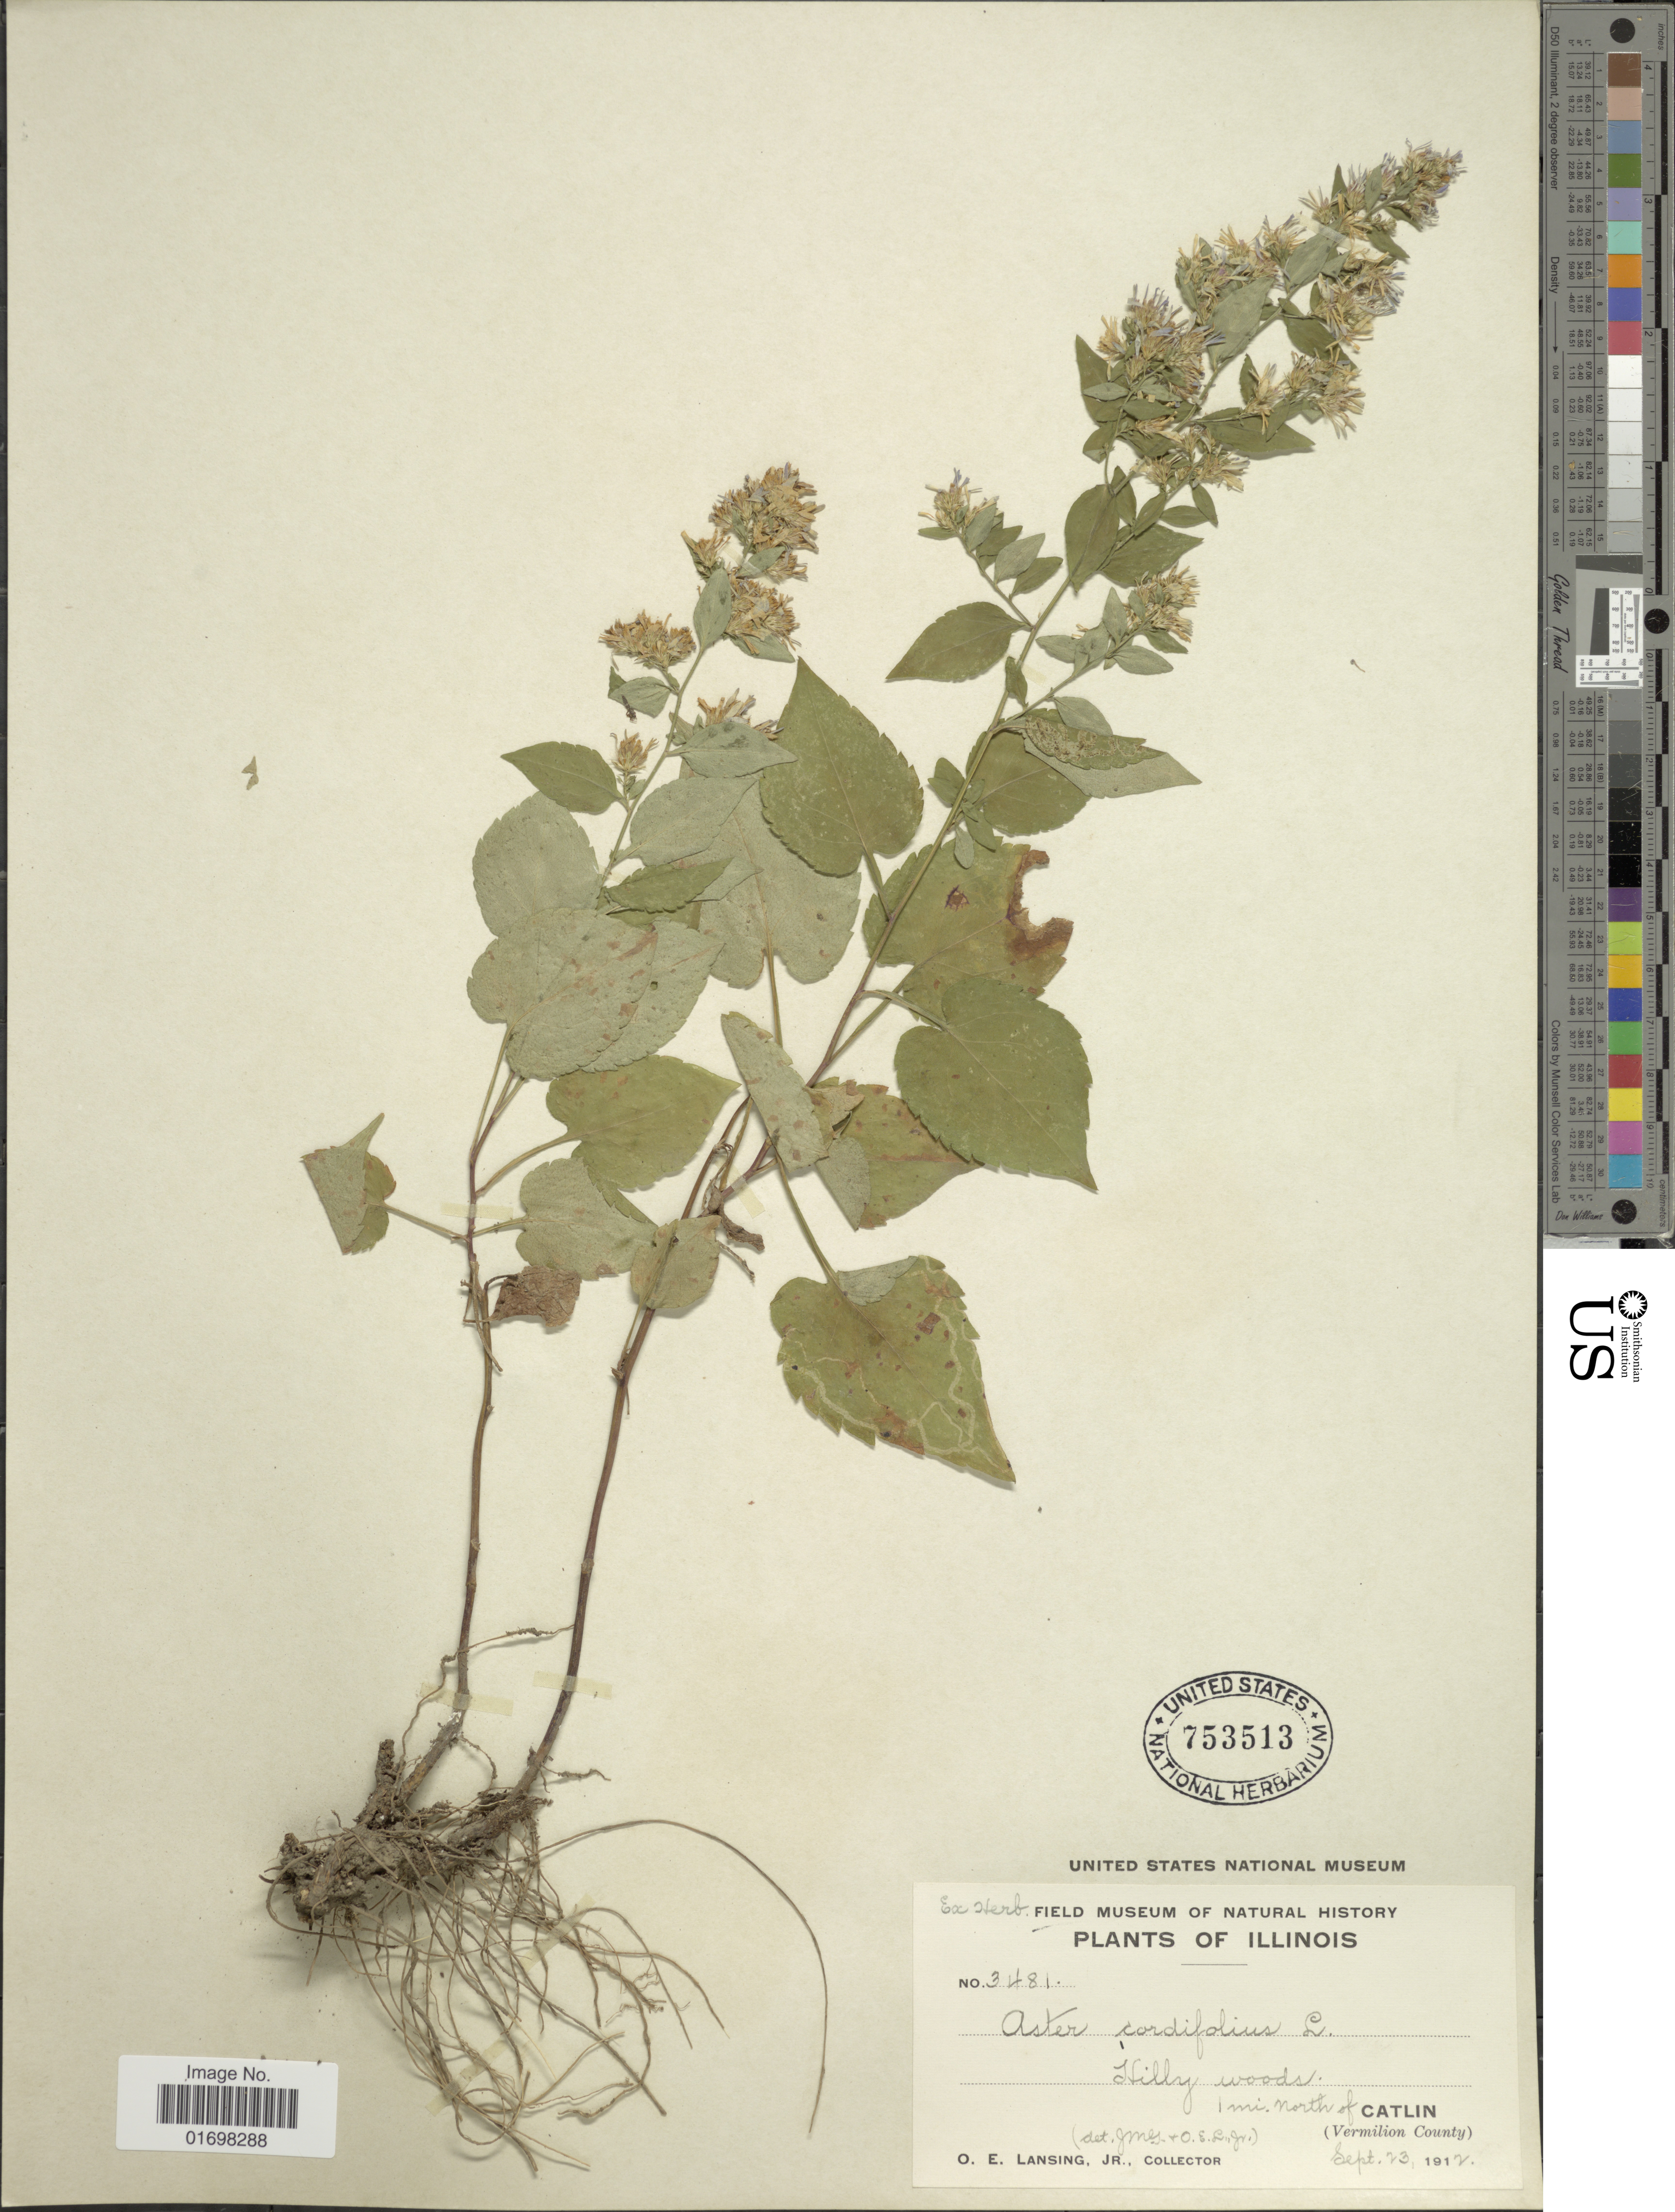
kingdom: Plantae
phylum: Tracheophyta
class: Magnoliopsida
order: Asterales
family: Asteraceae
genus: Symphyotrichum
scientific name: Symphyotrichum cordifolium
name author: (L.) G.L. Nesom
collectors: O. Lansing Jr.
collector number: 3481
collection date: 1912-09-23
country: United States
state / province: Illinois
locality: Hilly woods, 1 mi. north of Catlin, (Vermilion County).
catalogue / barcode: US 753513